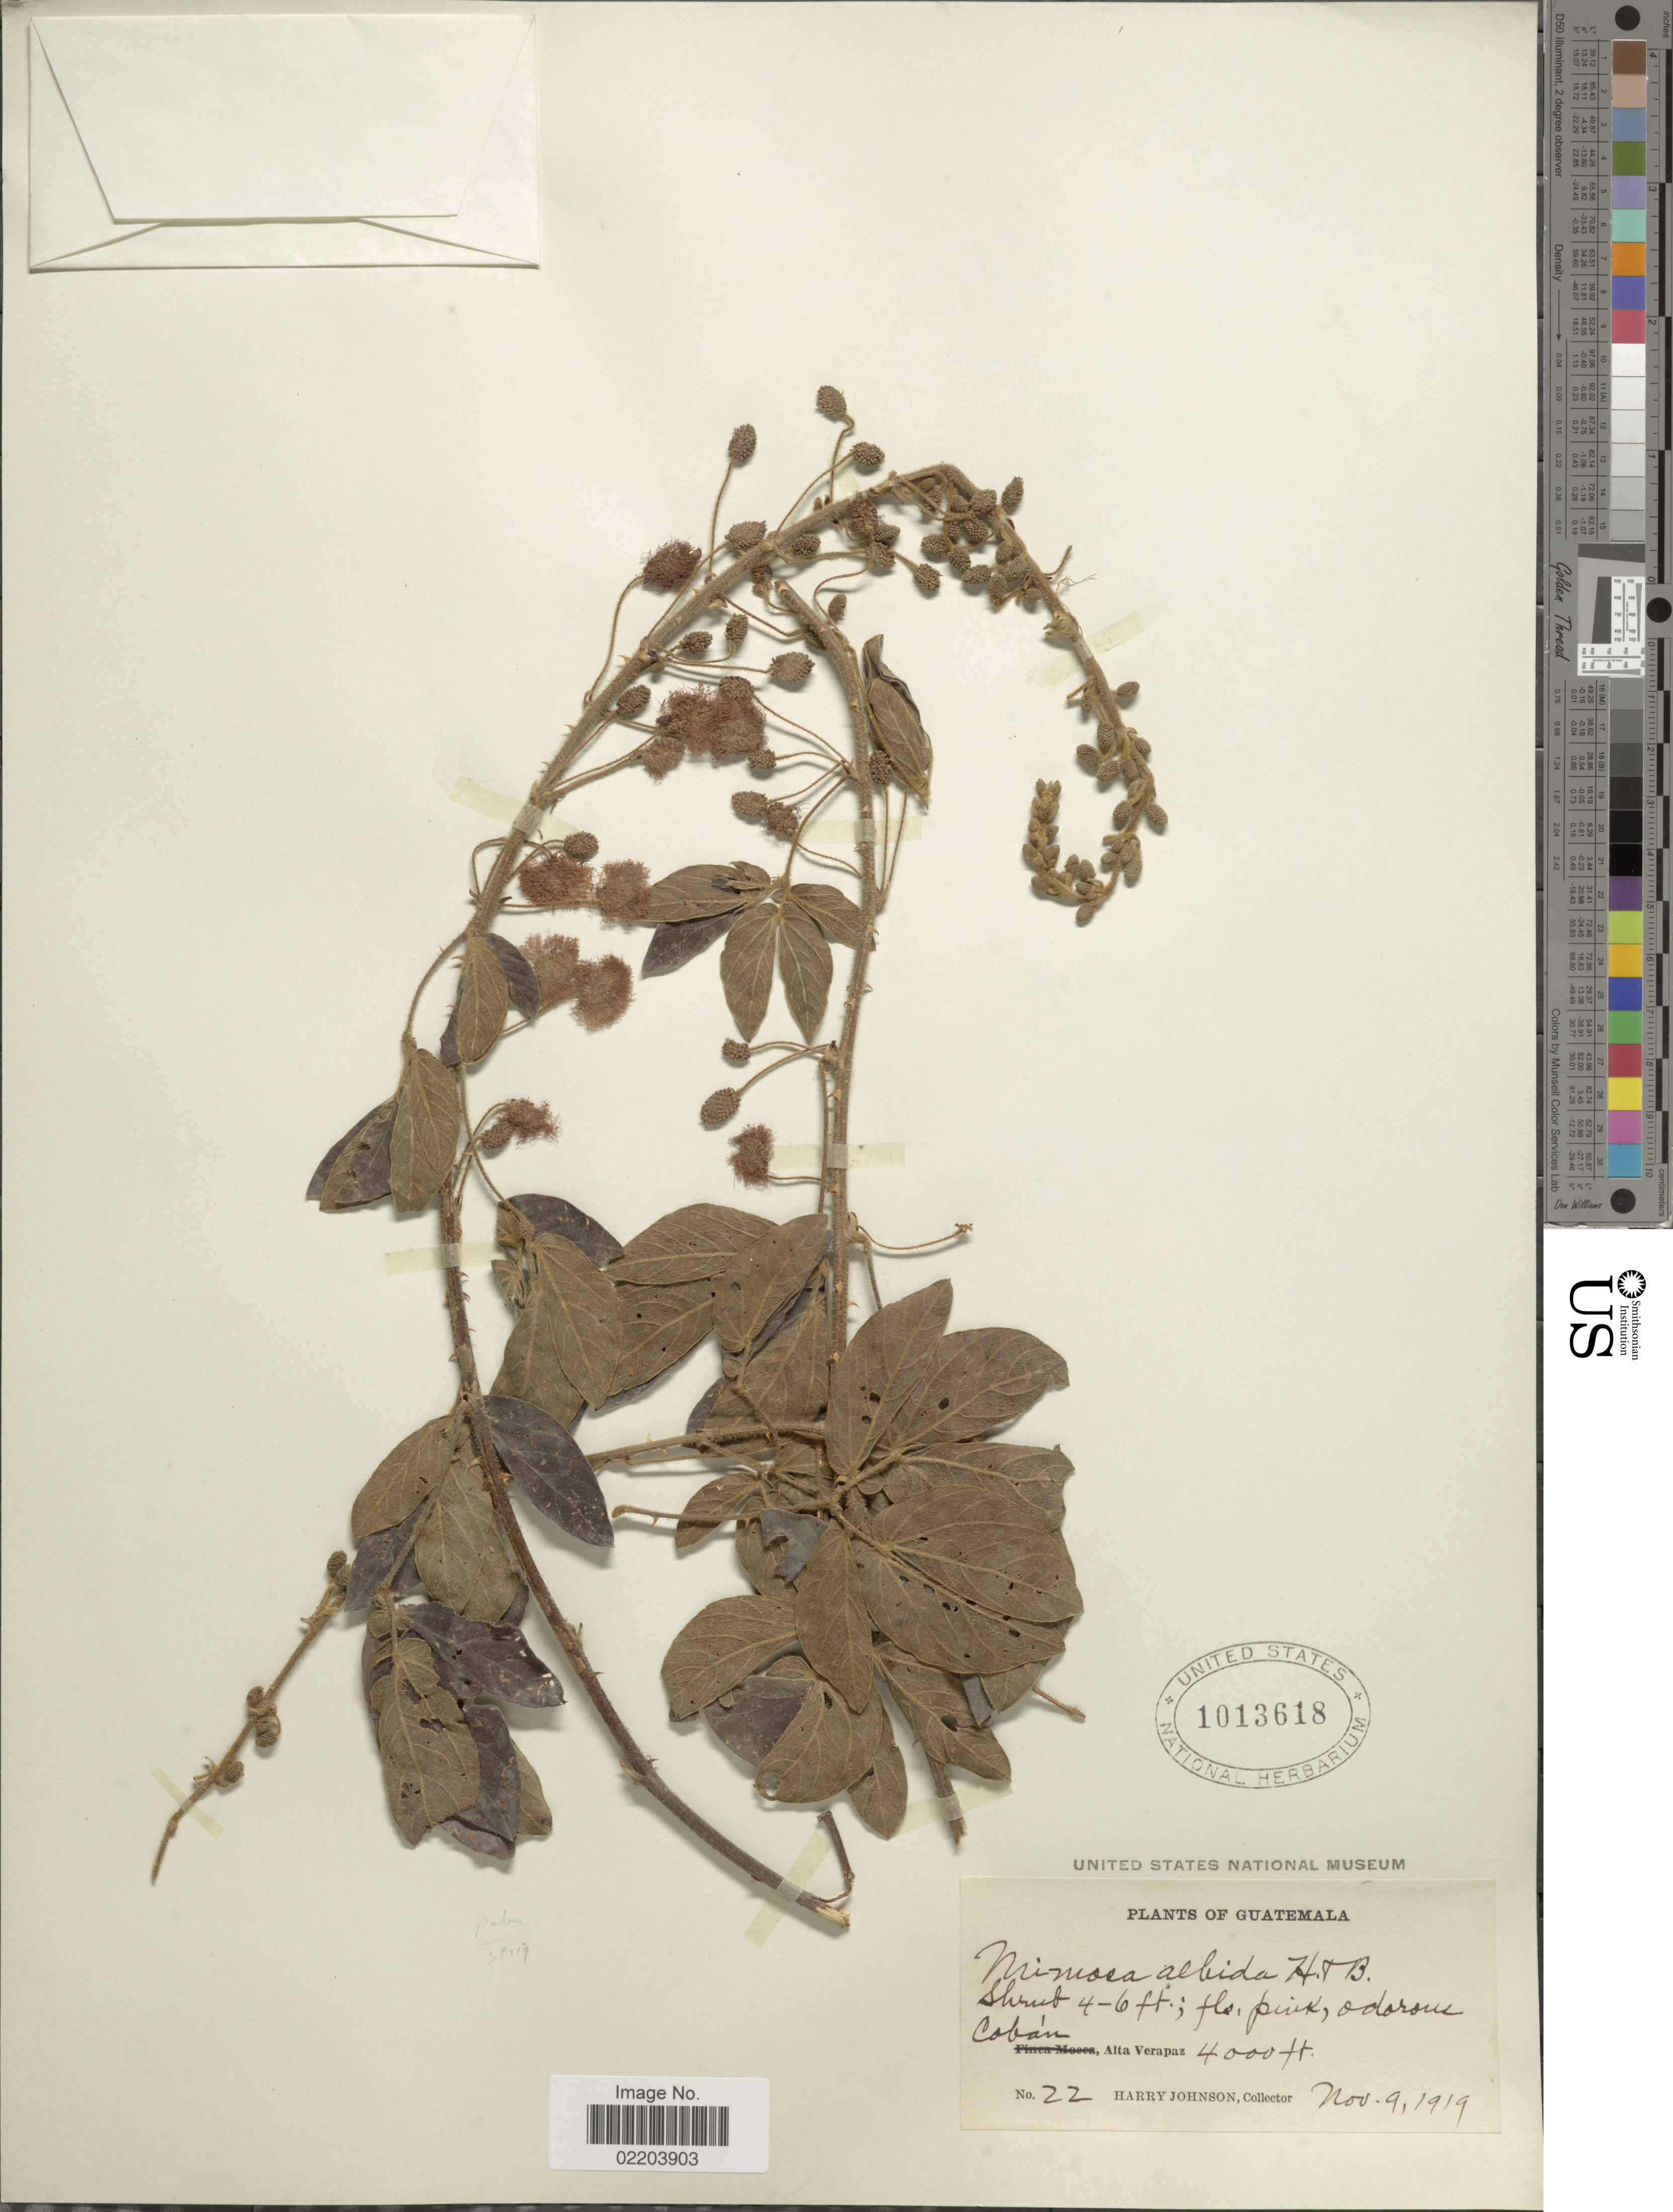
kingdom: Plantae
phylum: Tracheophyta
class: Magnoliopsida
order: Fabales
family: Fabaceae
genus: Mimosa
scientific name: Mimosa albida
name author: Humb. & Bonpl. ex Willd.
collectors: H. Johnson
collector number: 22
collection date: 1919-11-09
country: Guatemala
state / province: Alta Verapaz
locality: Cobán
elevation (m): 1219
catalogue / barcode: US 1013618